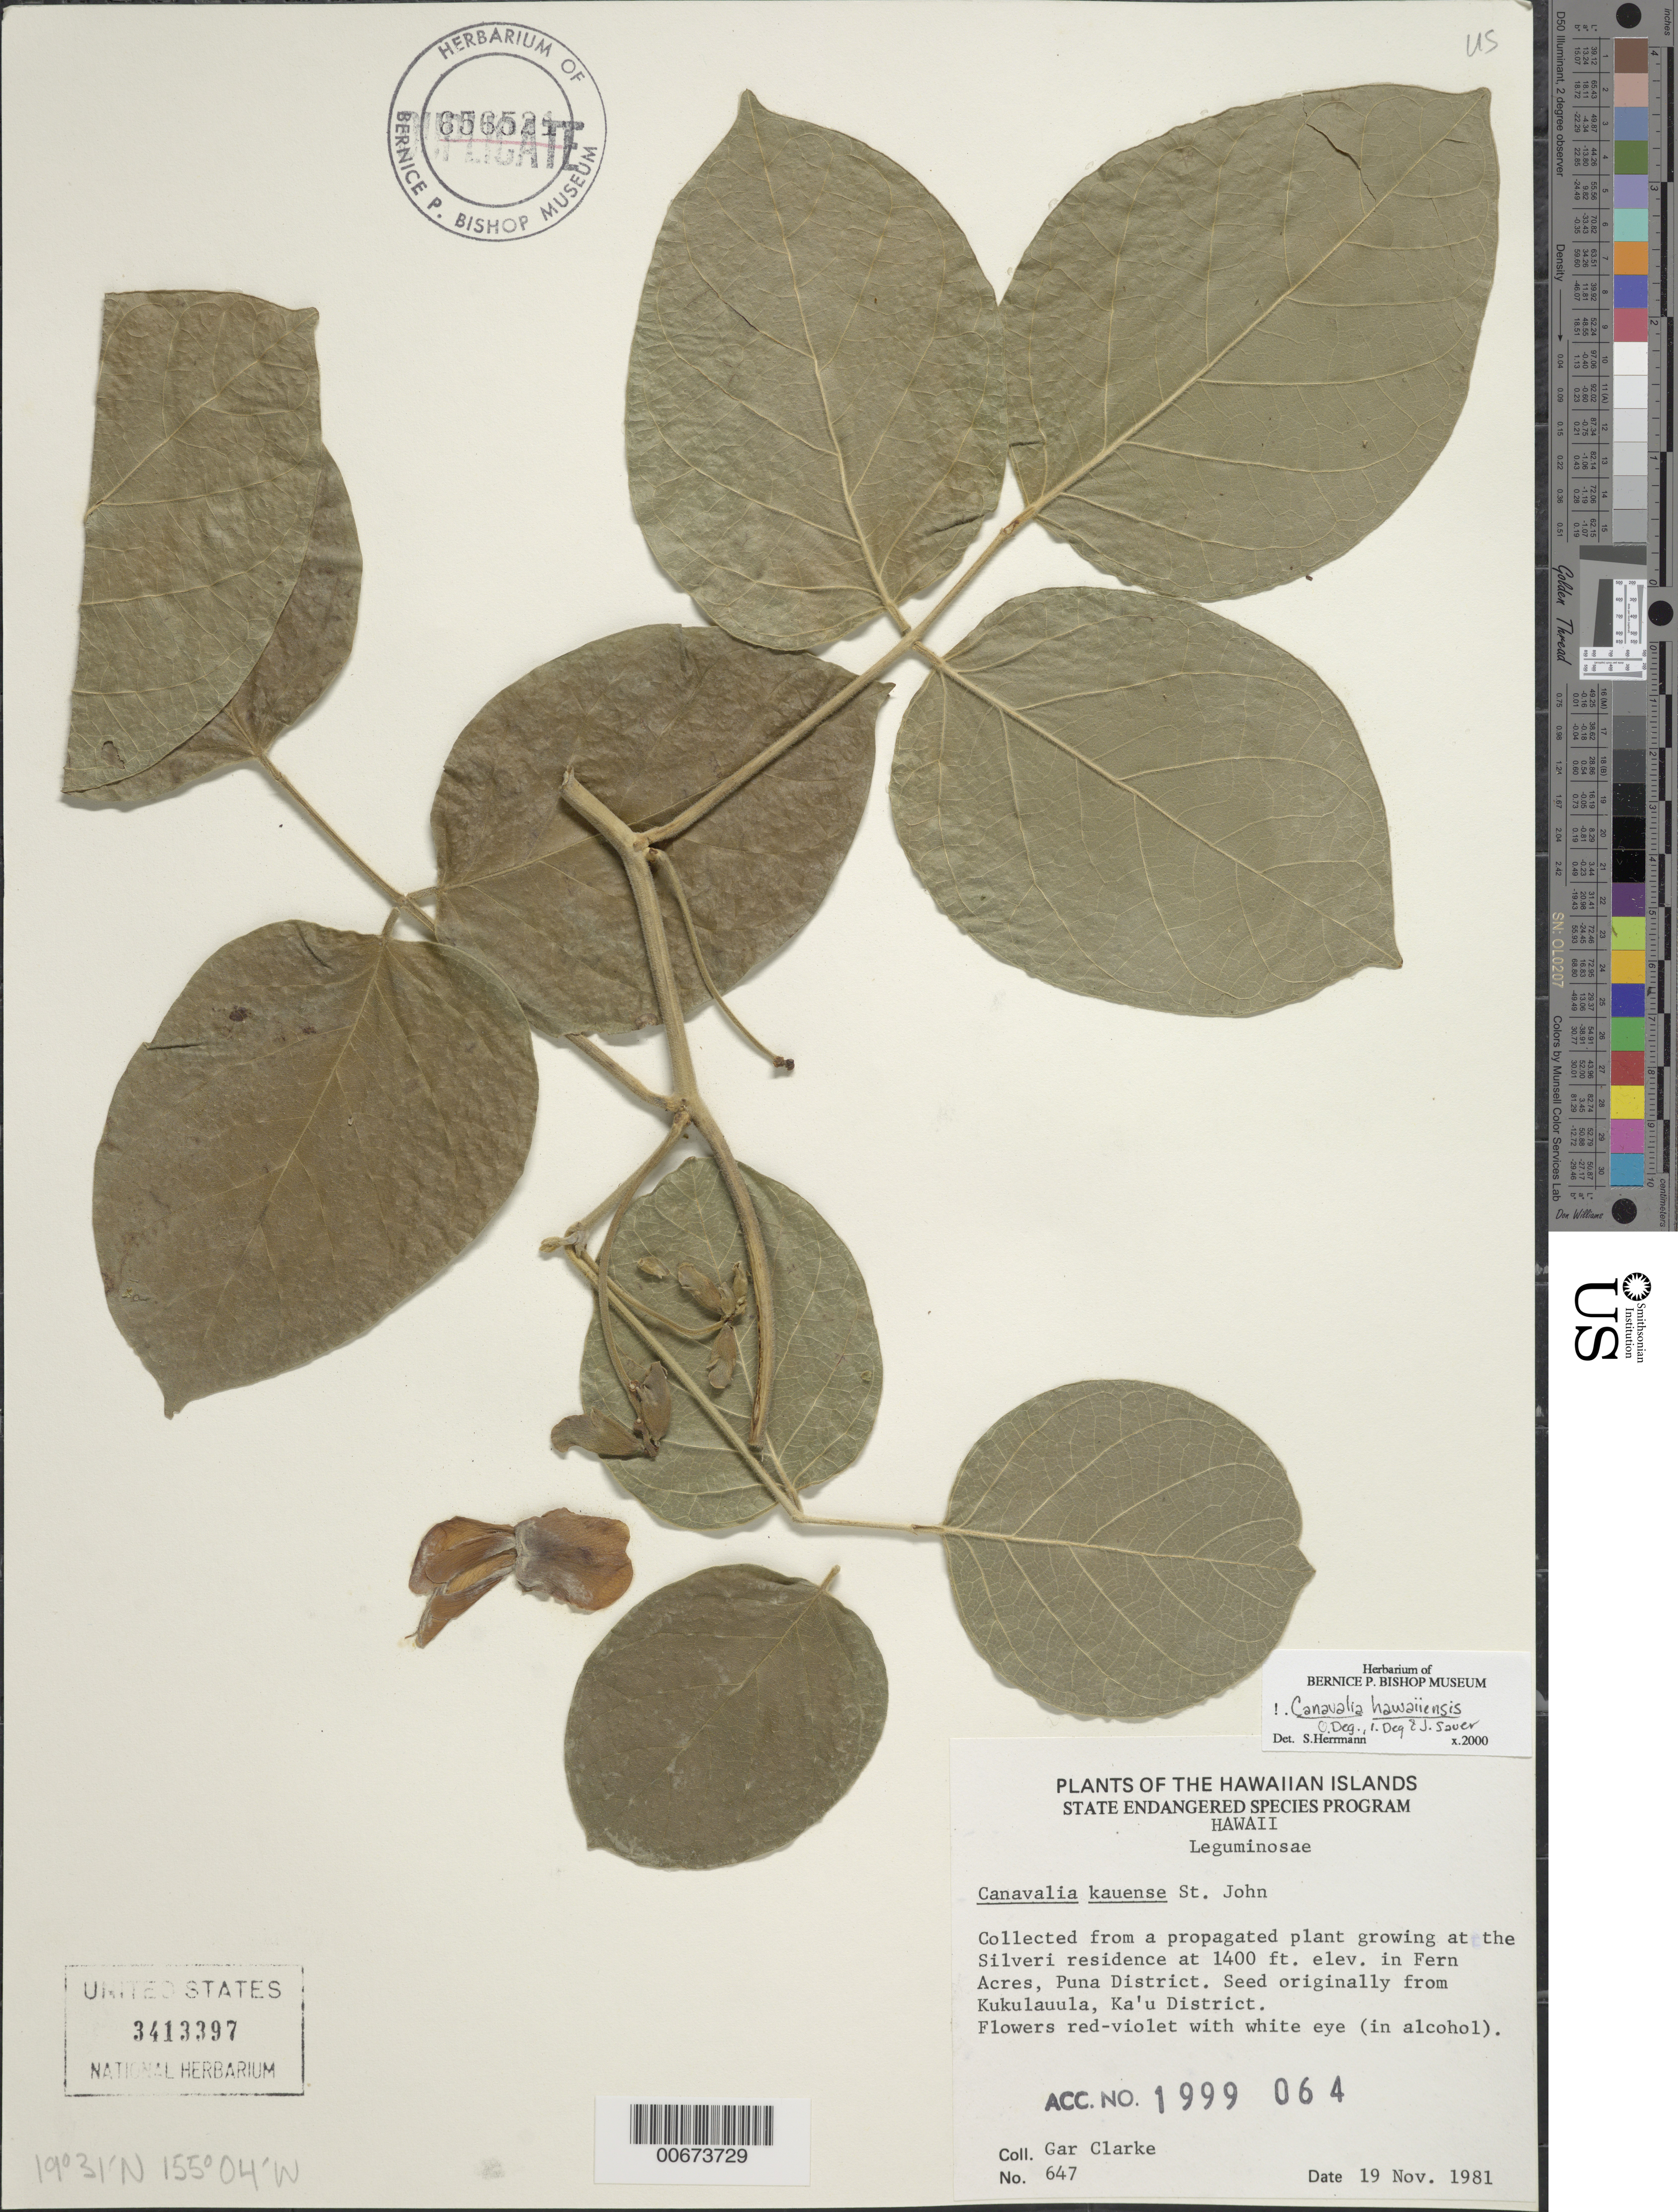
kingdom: Plantae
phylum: Tracheophyta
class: Magnoliopsida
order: Fabales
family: Fabaceae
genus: Canavalia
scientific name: Canavalia kauaiensis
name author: J.D. Sauer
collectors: G. Clarke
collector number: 647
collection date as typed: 19 Nov 1981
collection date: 1981-11-19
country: United States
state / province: Hawaii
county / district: Hawaii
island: Hawaii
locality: Puna District, in Fern Acres, at Silveri residence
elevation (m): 427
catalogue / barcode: US 3413397